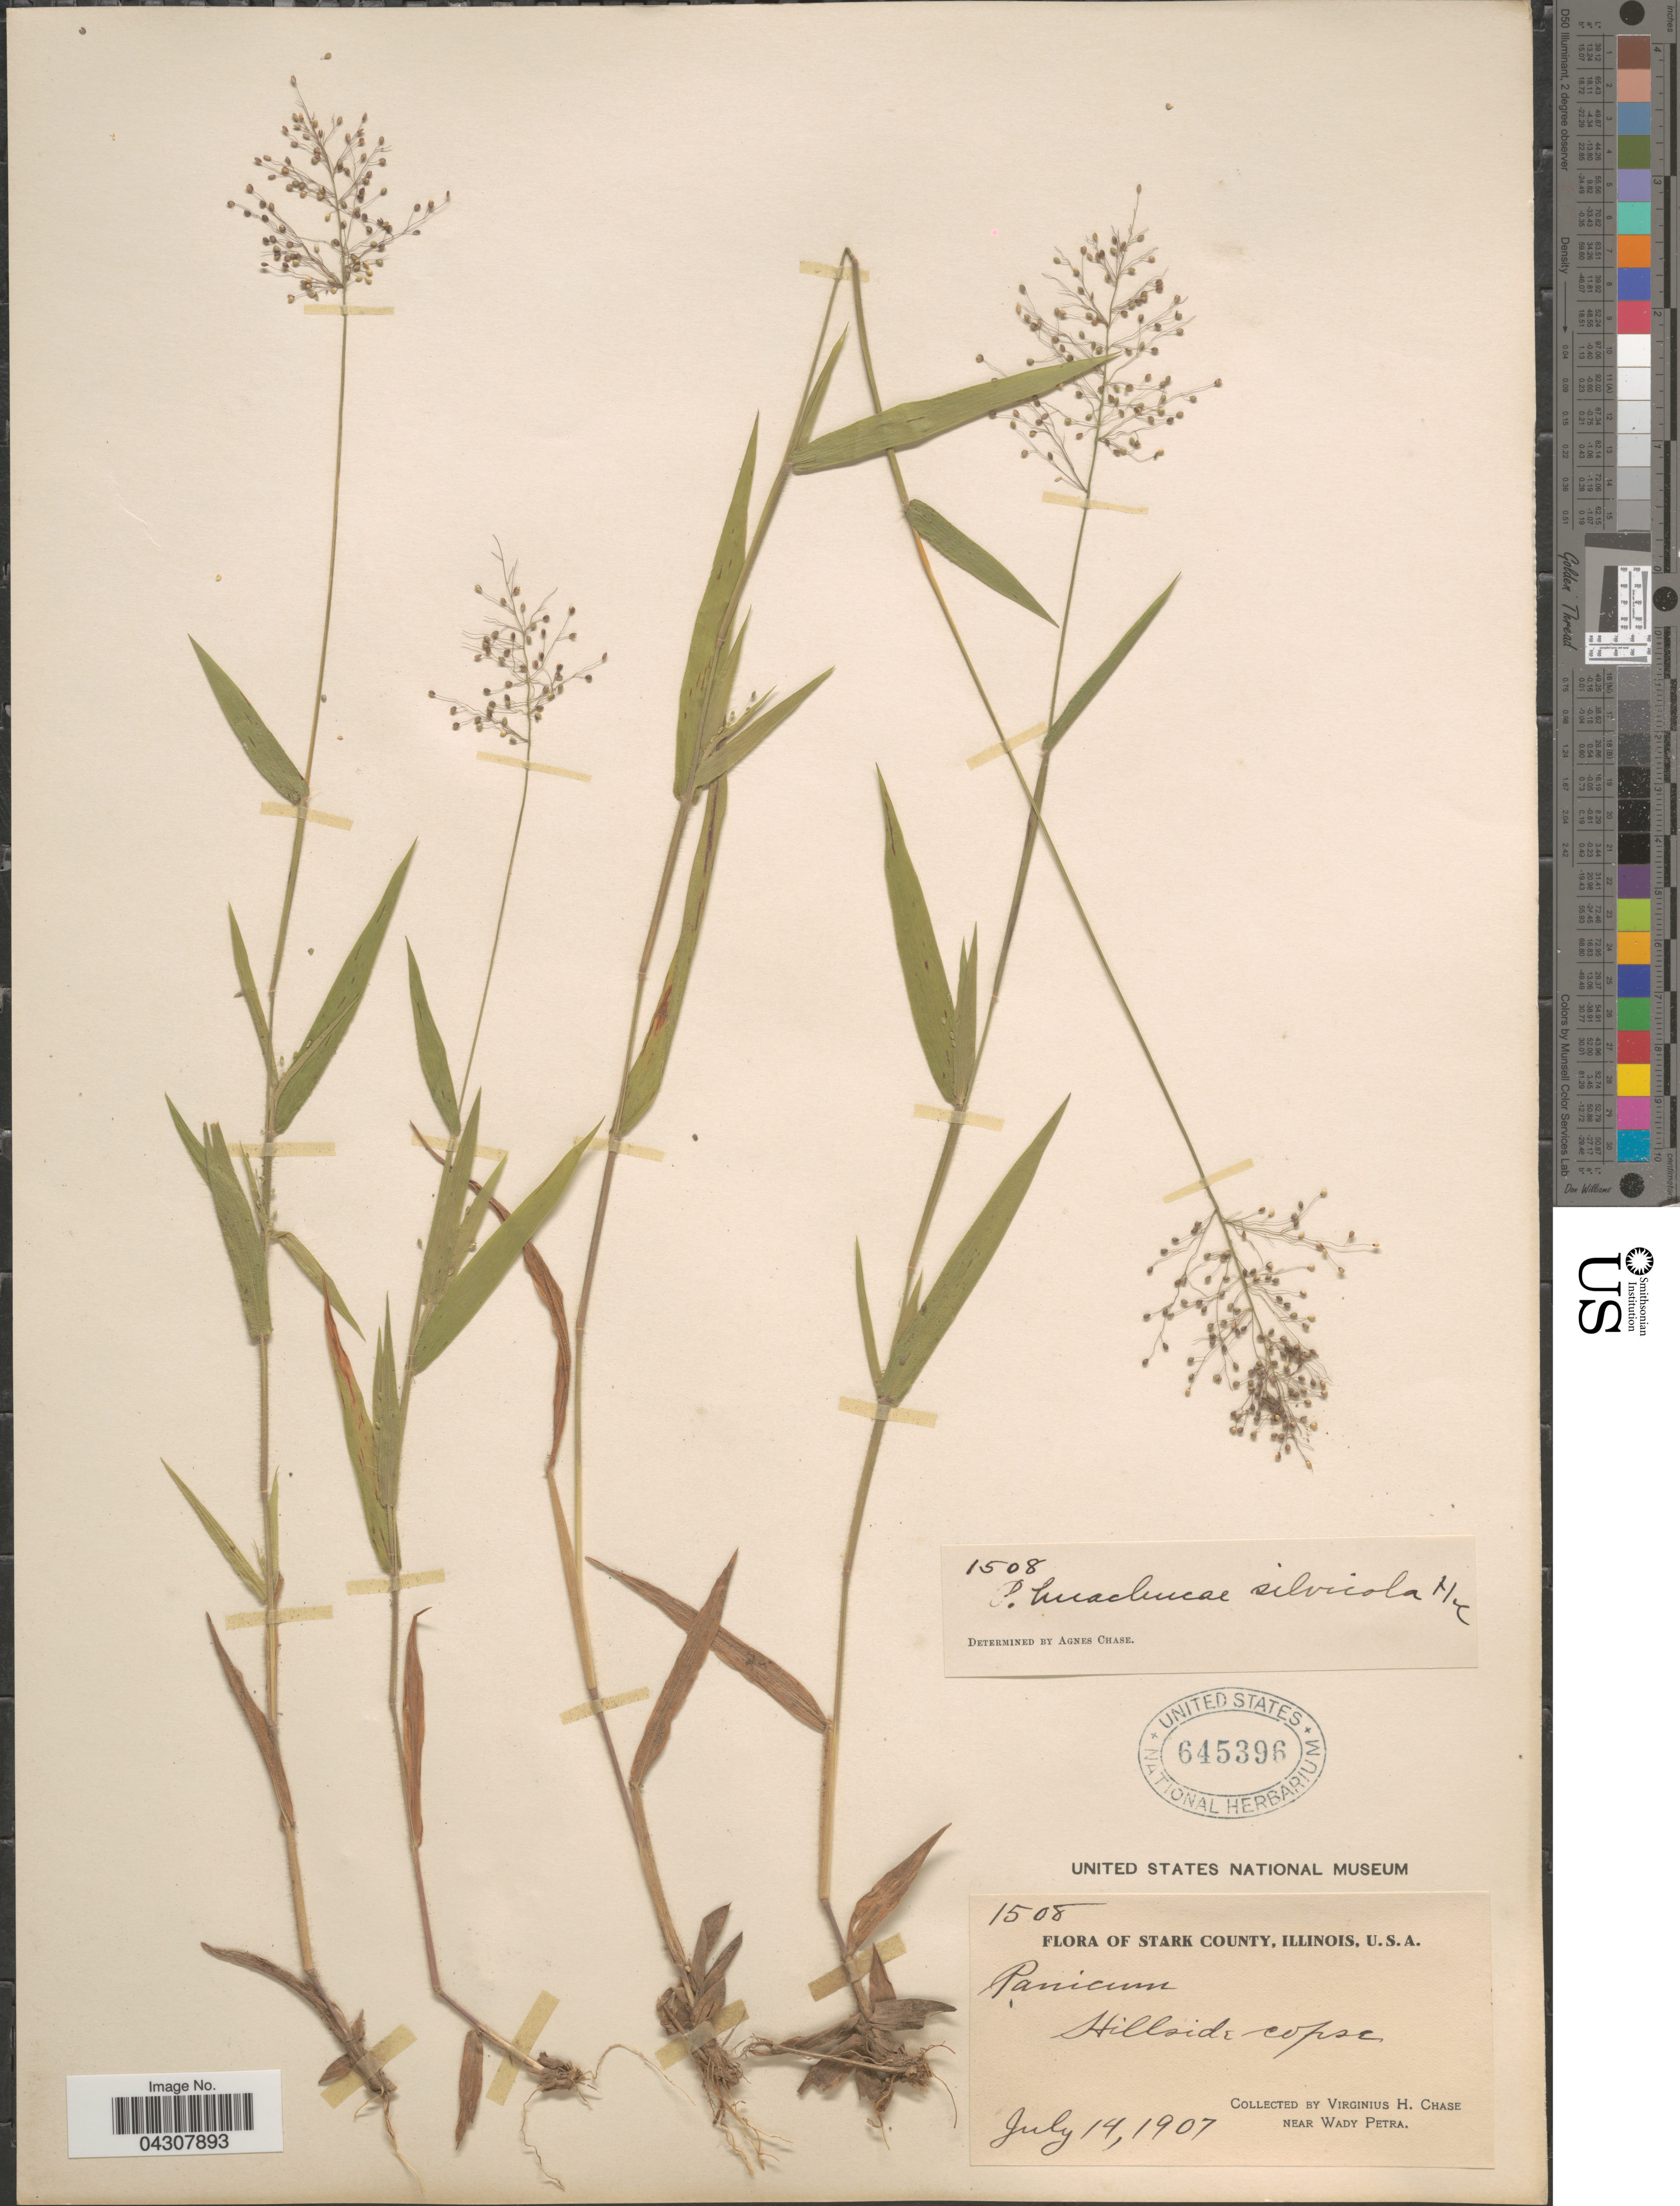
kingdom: Plantae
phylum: Tracheophyta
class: Liliopsida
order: Poales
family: Poaceae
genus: Dichanthelium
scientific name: Dichanthelium acuminatum var. acuminatum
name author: (Sw.) Gould & C.A. Clark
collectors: V. H. Chase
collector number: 1508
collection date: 1907-07-14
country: United States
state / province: Illinois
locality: Stark County. Hillside copse. Near Wady Petra.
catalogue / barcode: US 645396